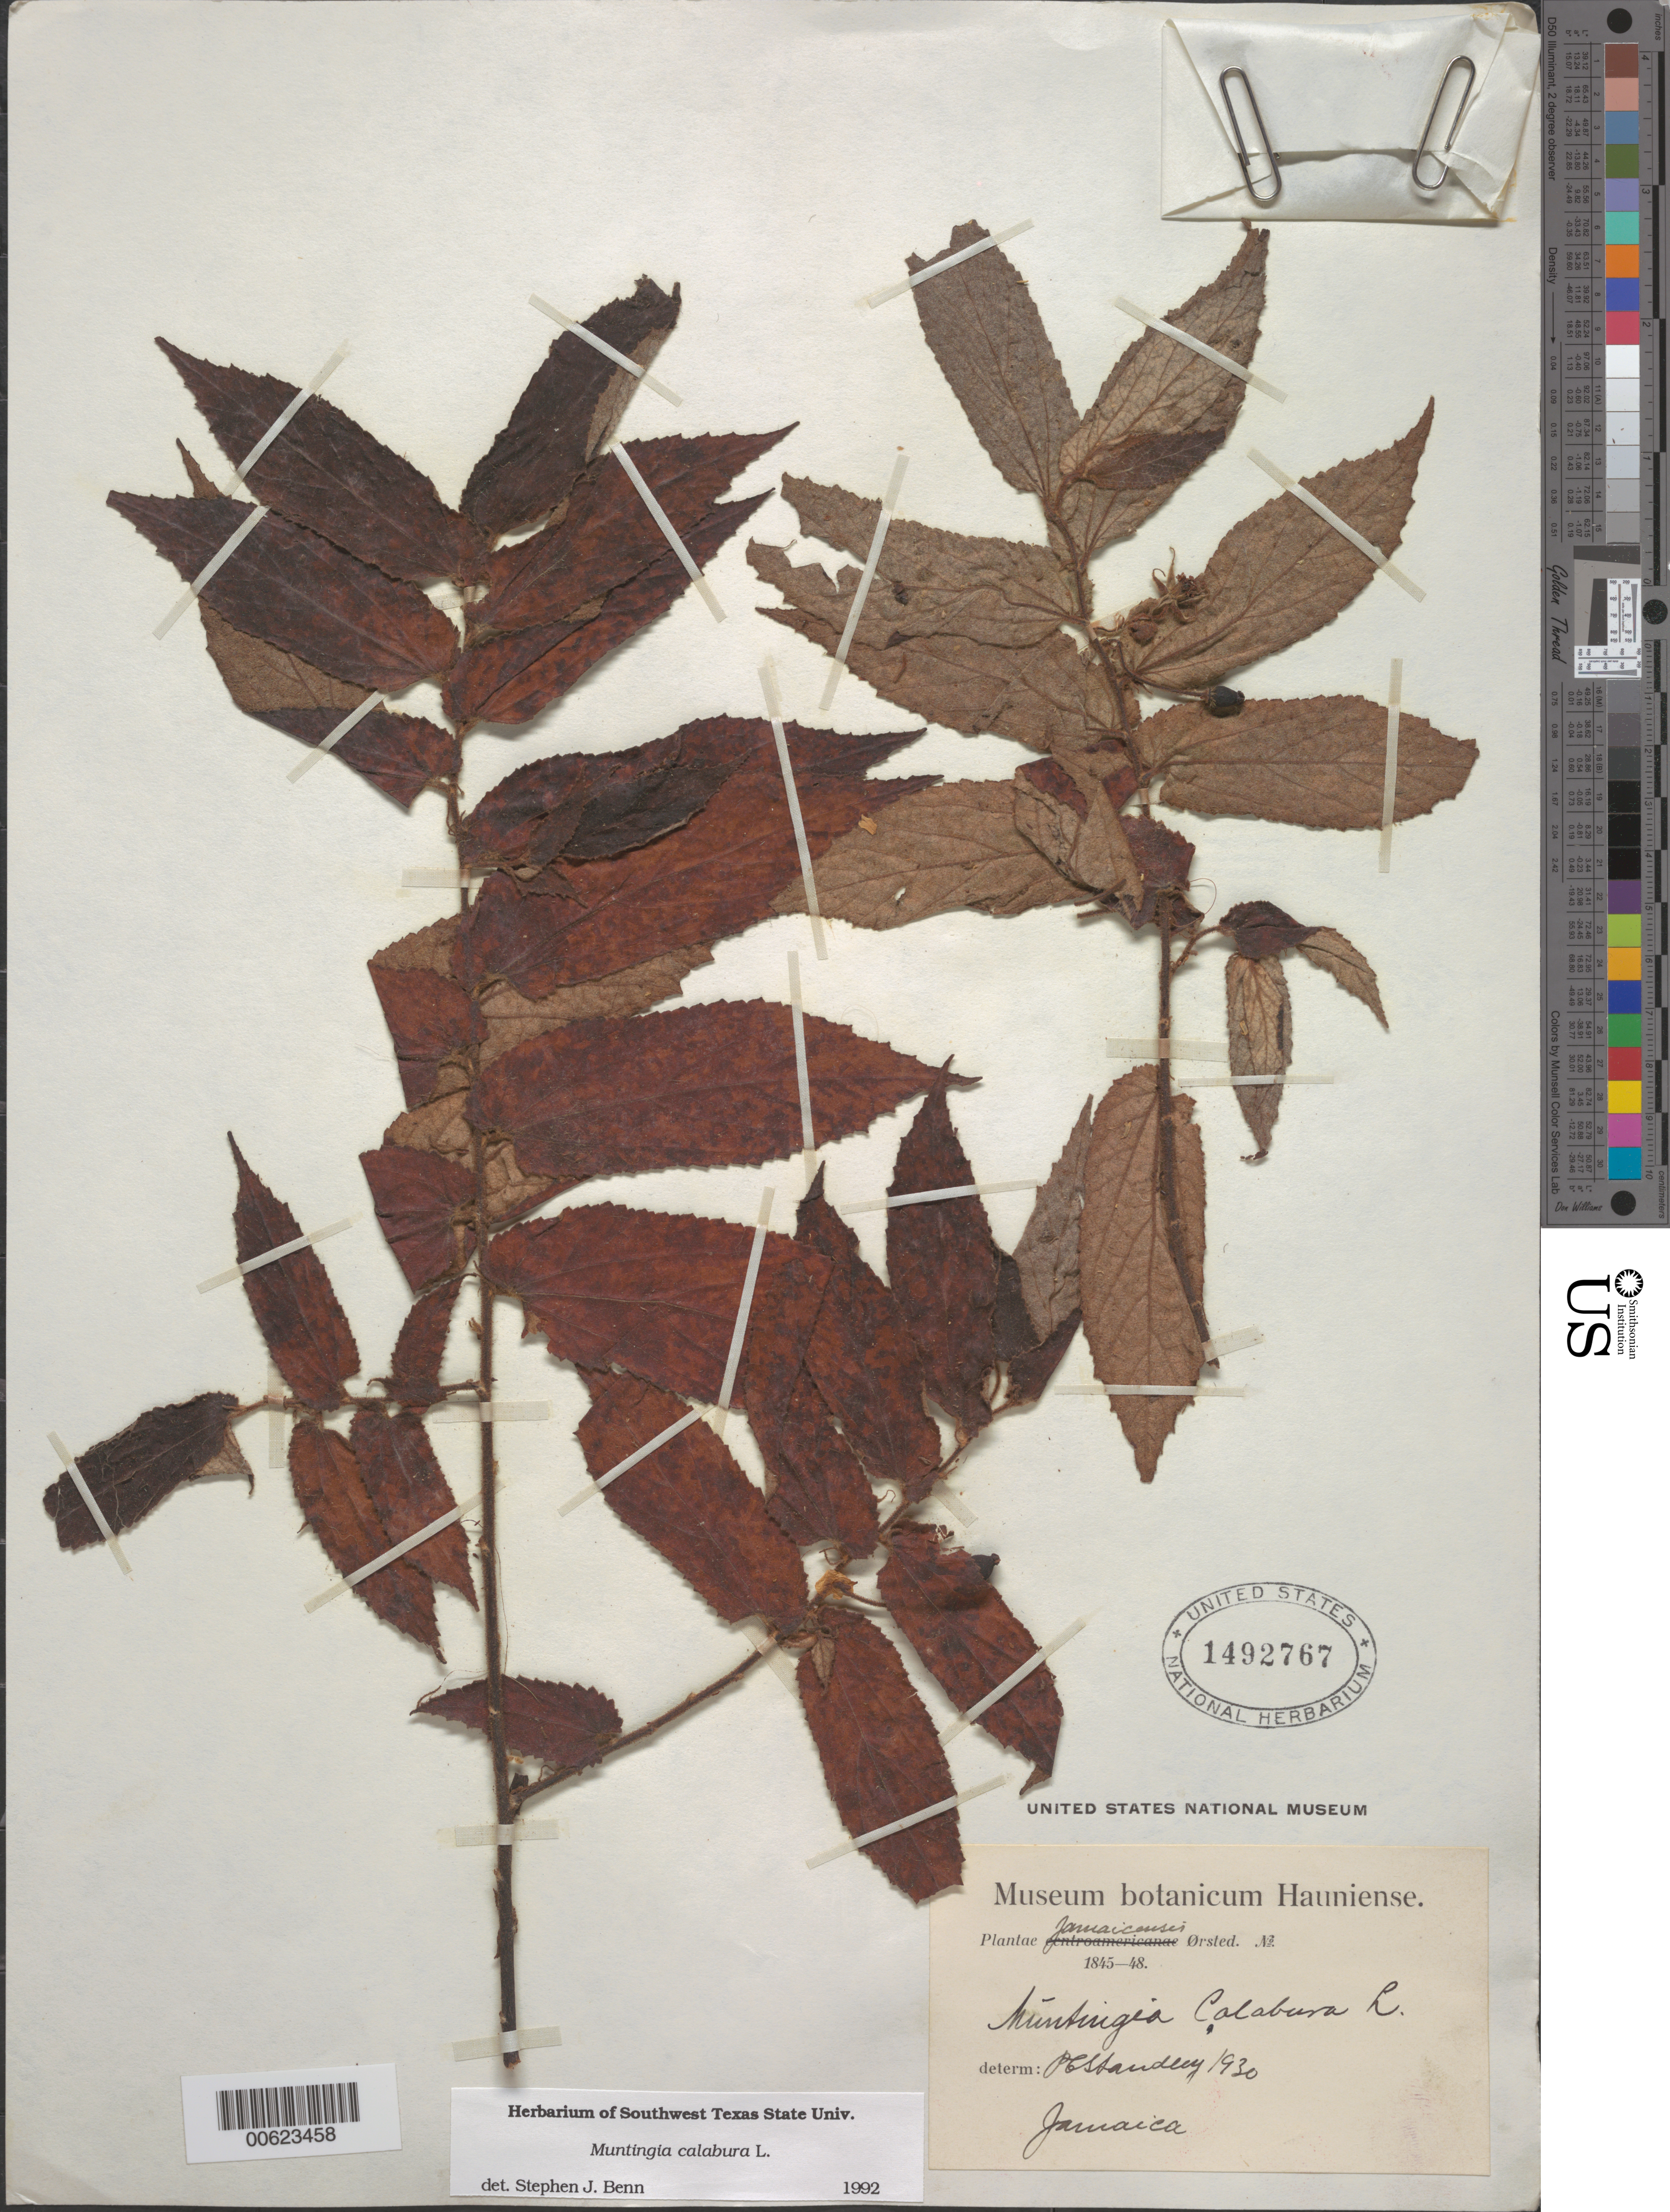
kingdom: Plantae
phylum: Tracheophyta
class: Magnoliopsida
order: Malvales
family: Muntingiaceae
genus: Muntingia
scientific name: Muntingia calabura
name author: L.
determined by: Benn, S. J.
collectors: A. S. Oersted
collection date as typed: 1845 to -- --- 1848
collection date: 1845/1848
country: Jamaica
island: Greater Antilles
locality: Sine loc.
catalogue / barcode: US 1492767